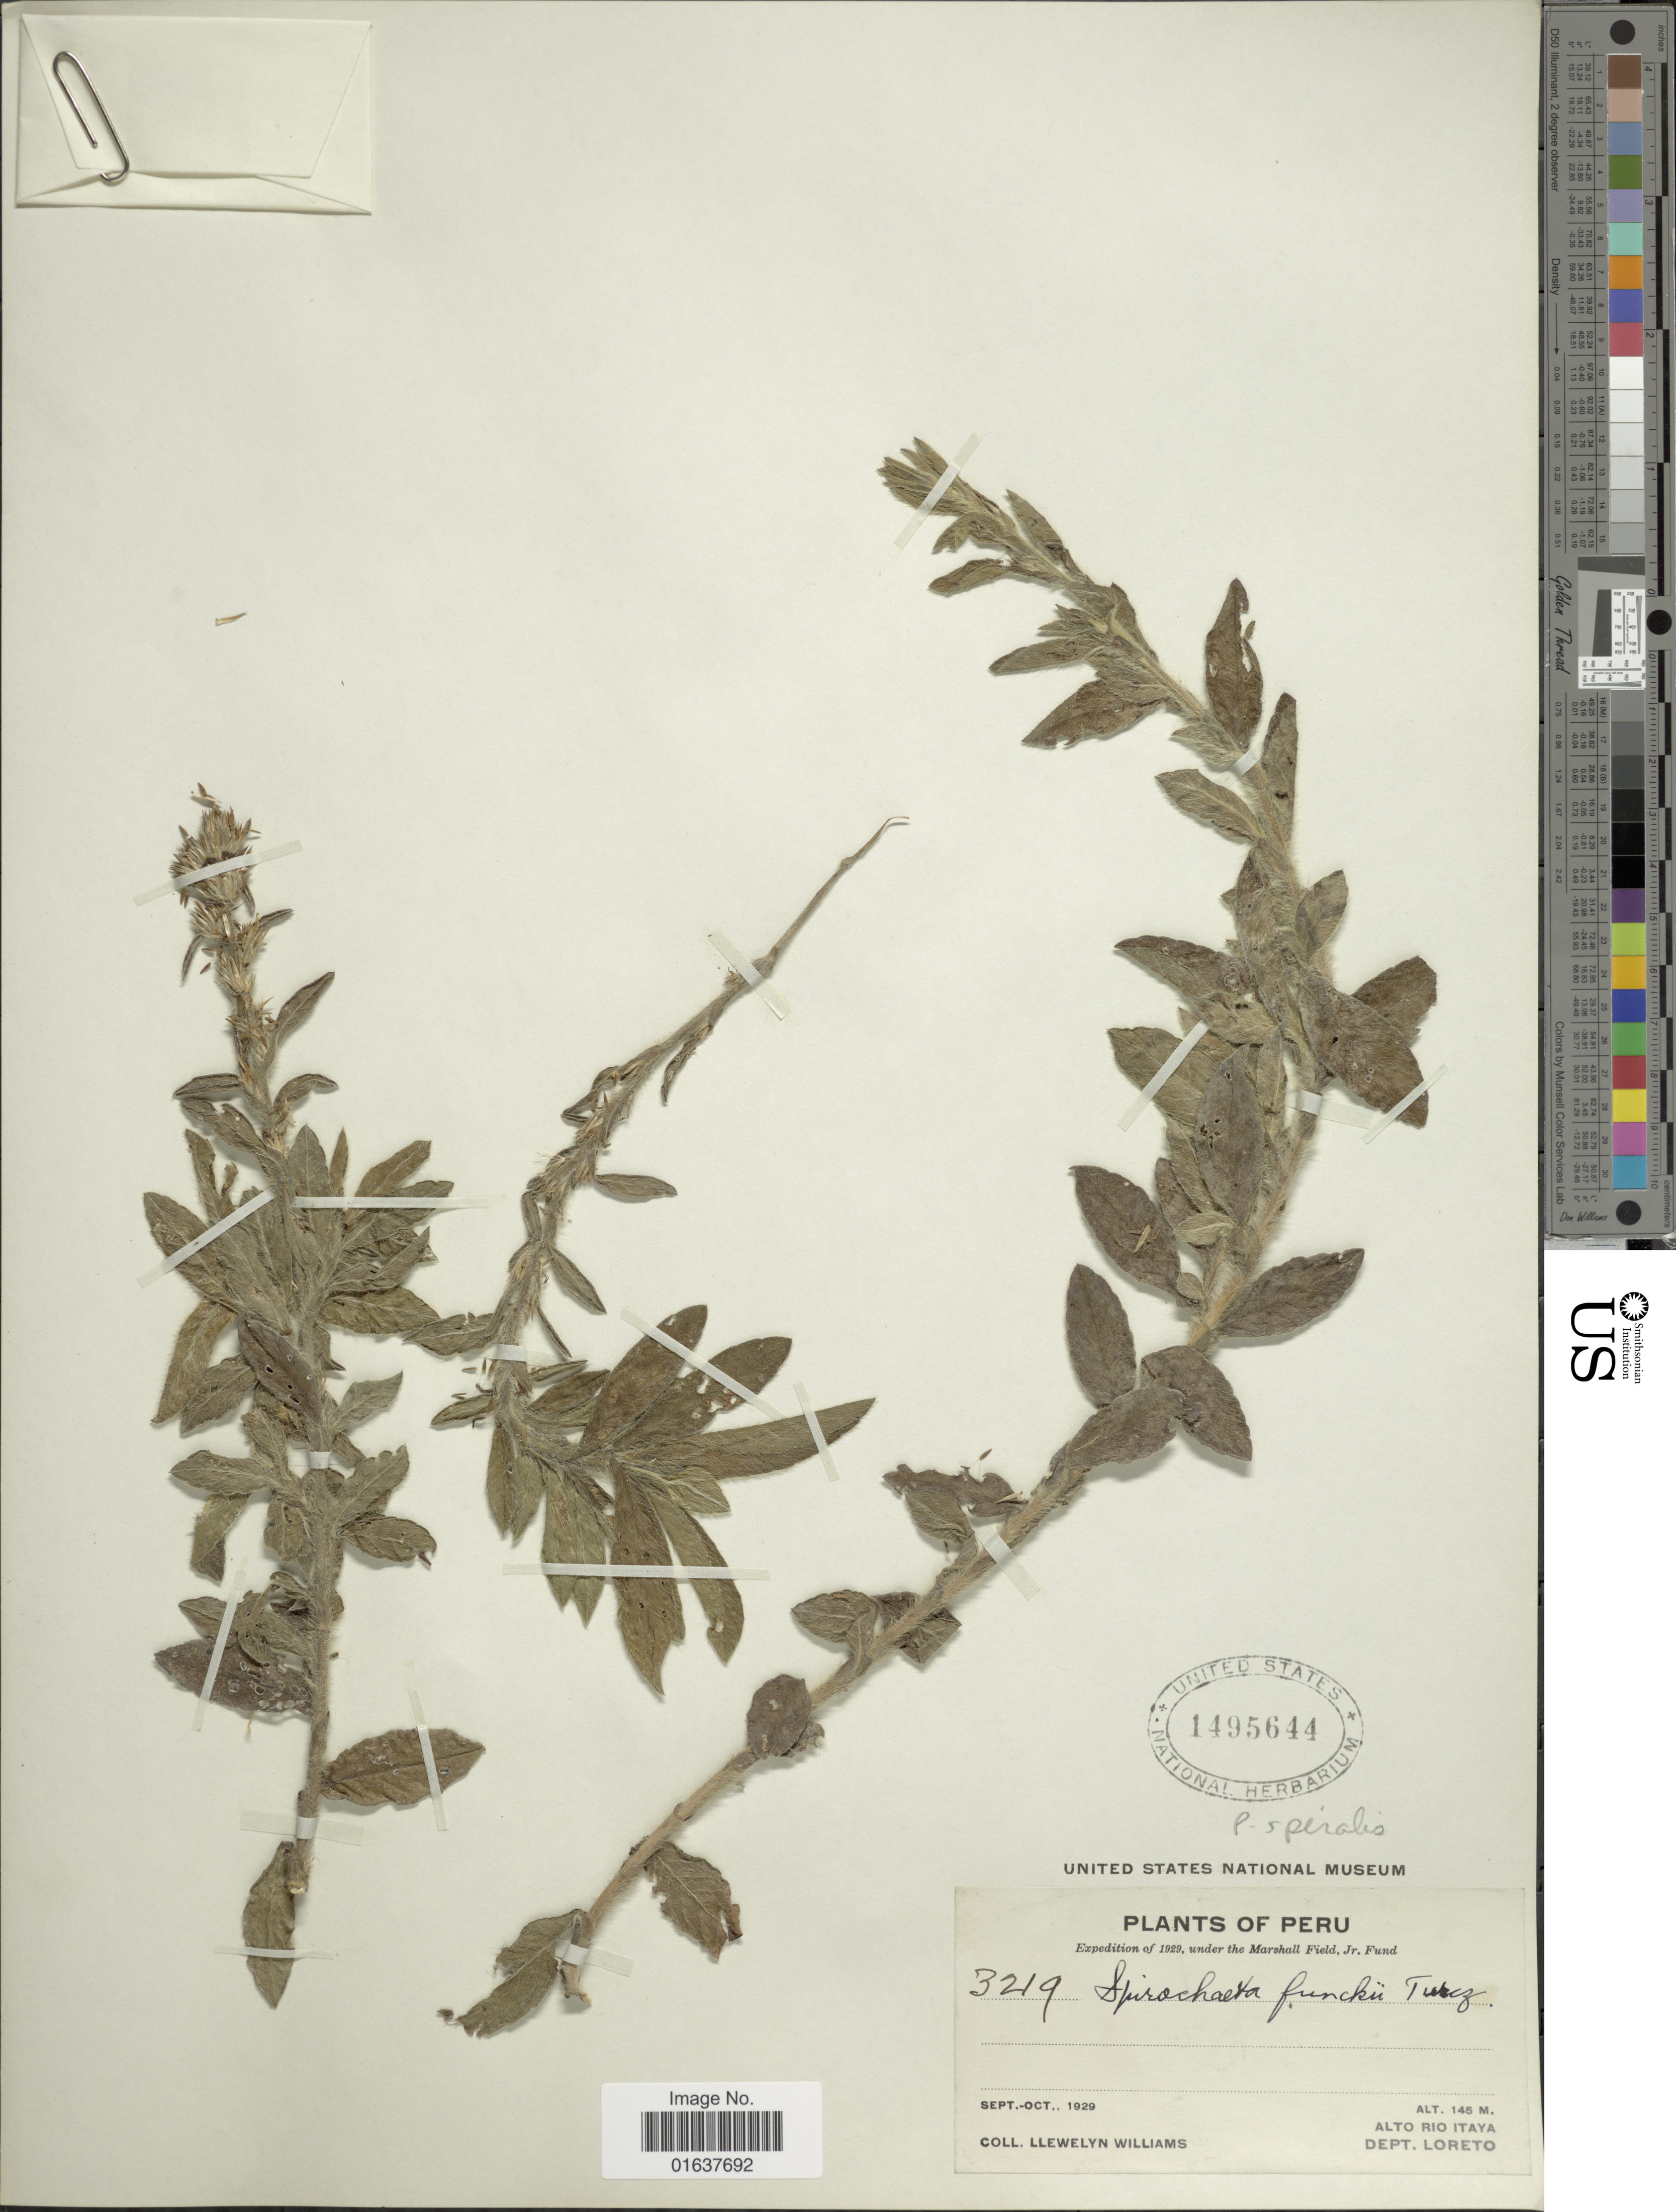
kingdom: Plantae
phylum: Tracheophyta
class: Magnoliopsida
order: Asterales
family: Asteraceae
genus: Pseudelephantopus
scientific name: Pseudelephantopus spiralis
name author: (Less.) Cronquist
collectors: Ll. Williams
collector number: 3219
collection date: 1929-09/1929-10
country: Peru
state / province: Loreto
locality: Alto Rio Itaya, Dept. Loreto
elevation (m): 145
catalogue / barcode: US 1495644